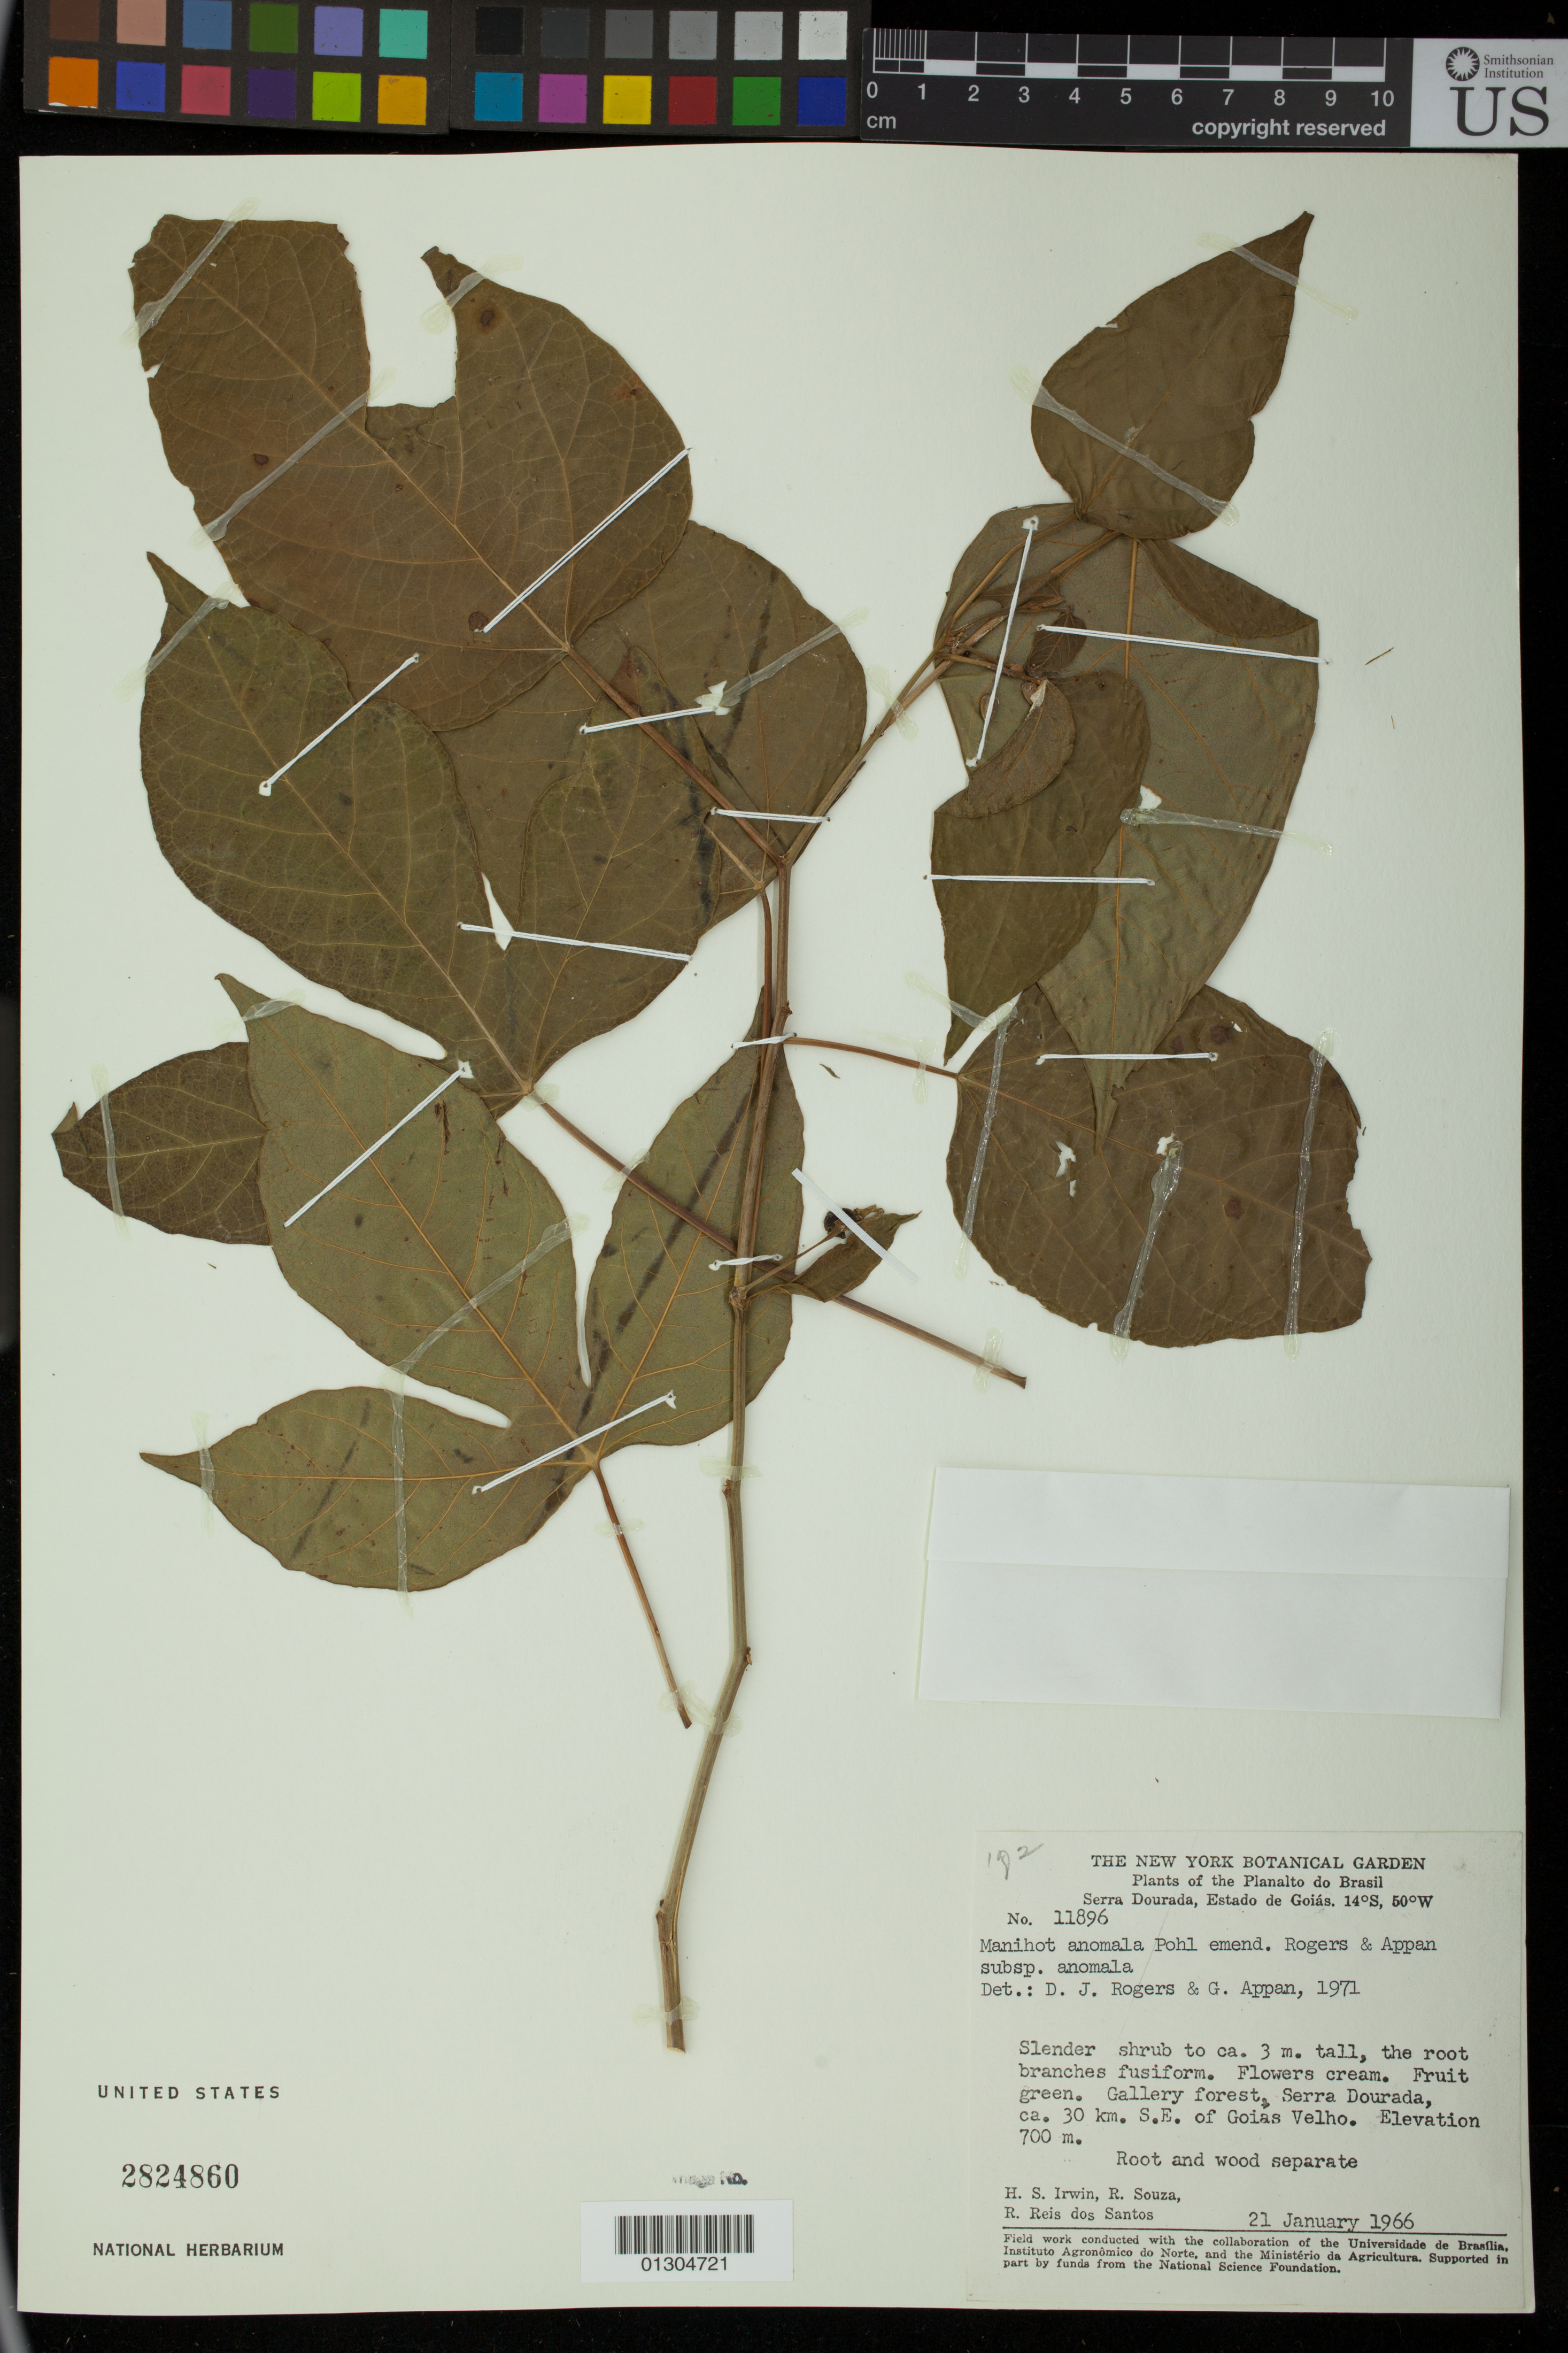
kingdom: Plantae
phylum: Tracheophyta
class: Magnoliopsida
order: Malpighiales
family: Euphorbiaceae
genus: Manihot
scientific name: Manihot anomala subsp. anomala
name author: Pohl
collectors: H. Irwin, R. Souza & R. Reis dos Santos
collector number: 11896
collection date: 1966-01-21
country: Brazil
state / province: Goiás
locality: Gallery forest, Serra Dourada, ca. 30 km. S.E. of Goias Velho.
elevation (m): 700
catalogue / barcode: US 2824860